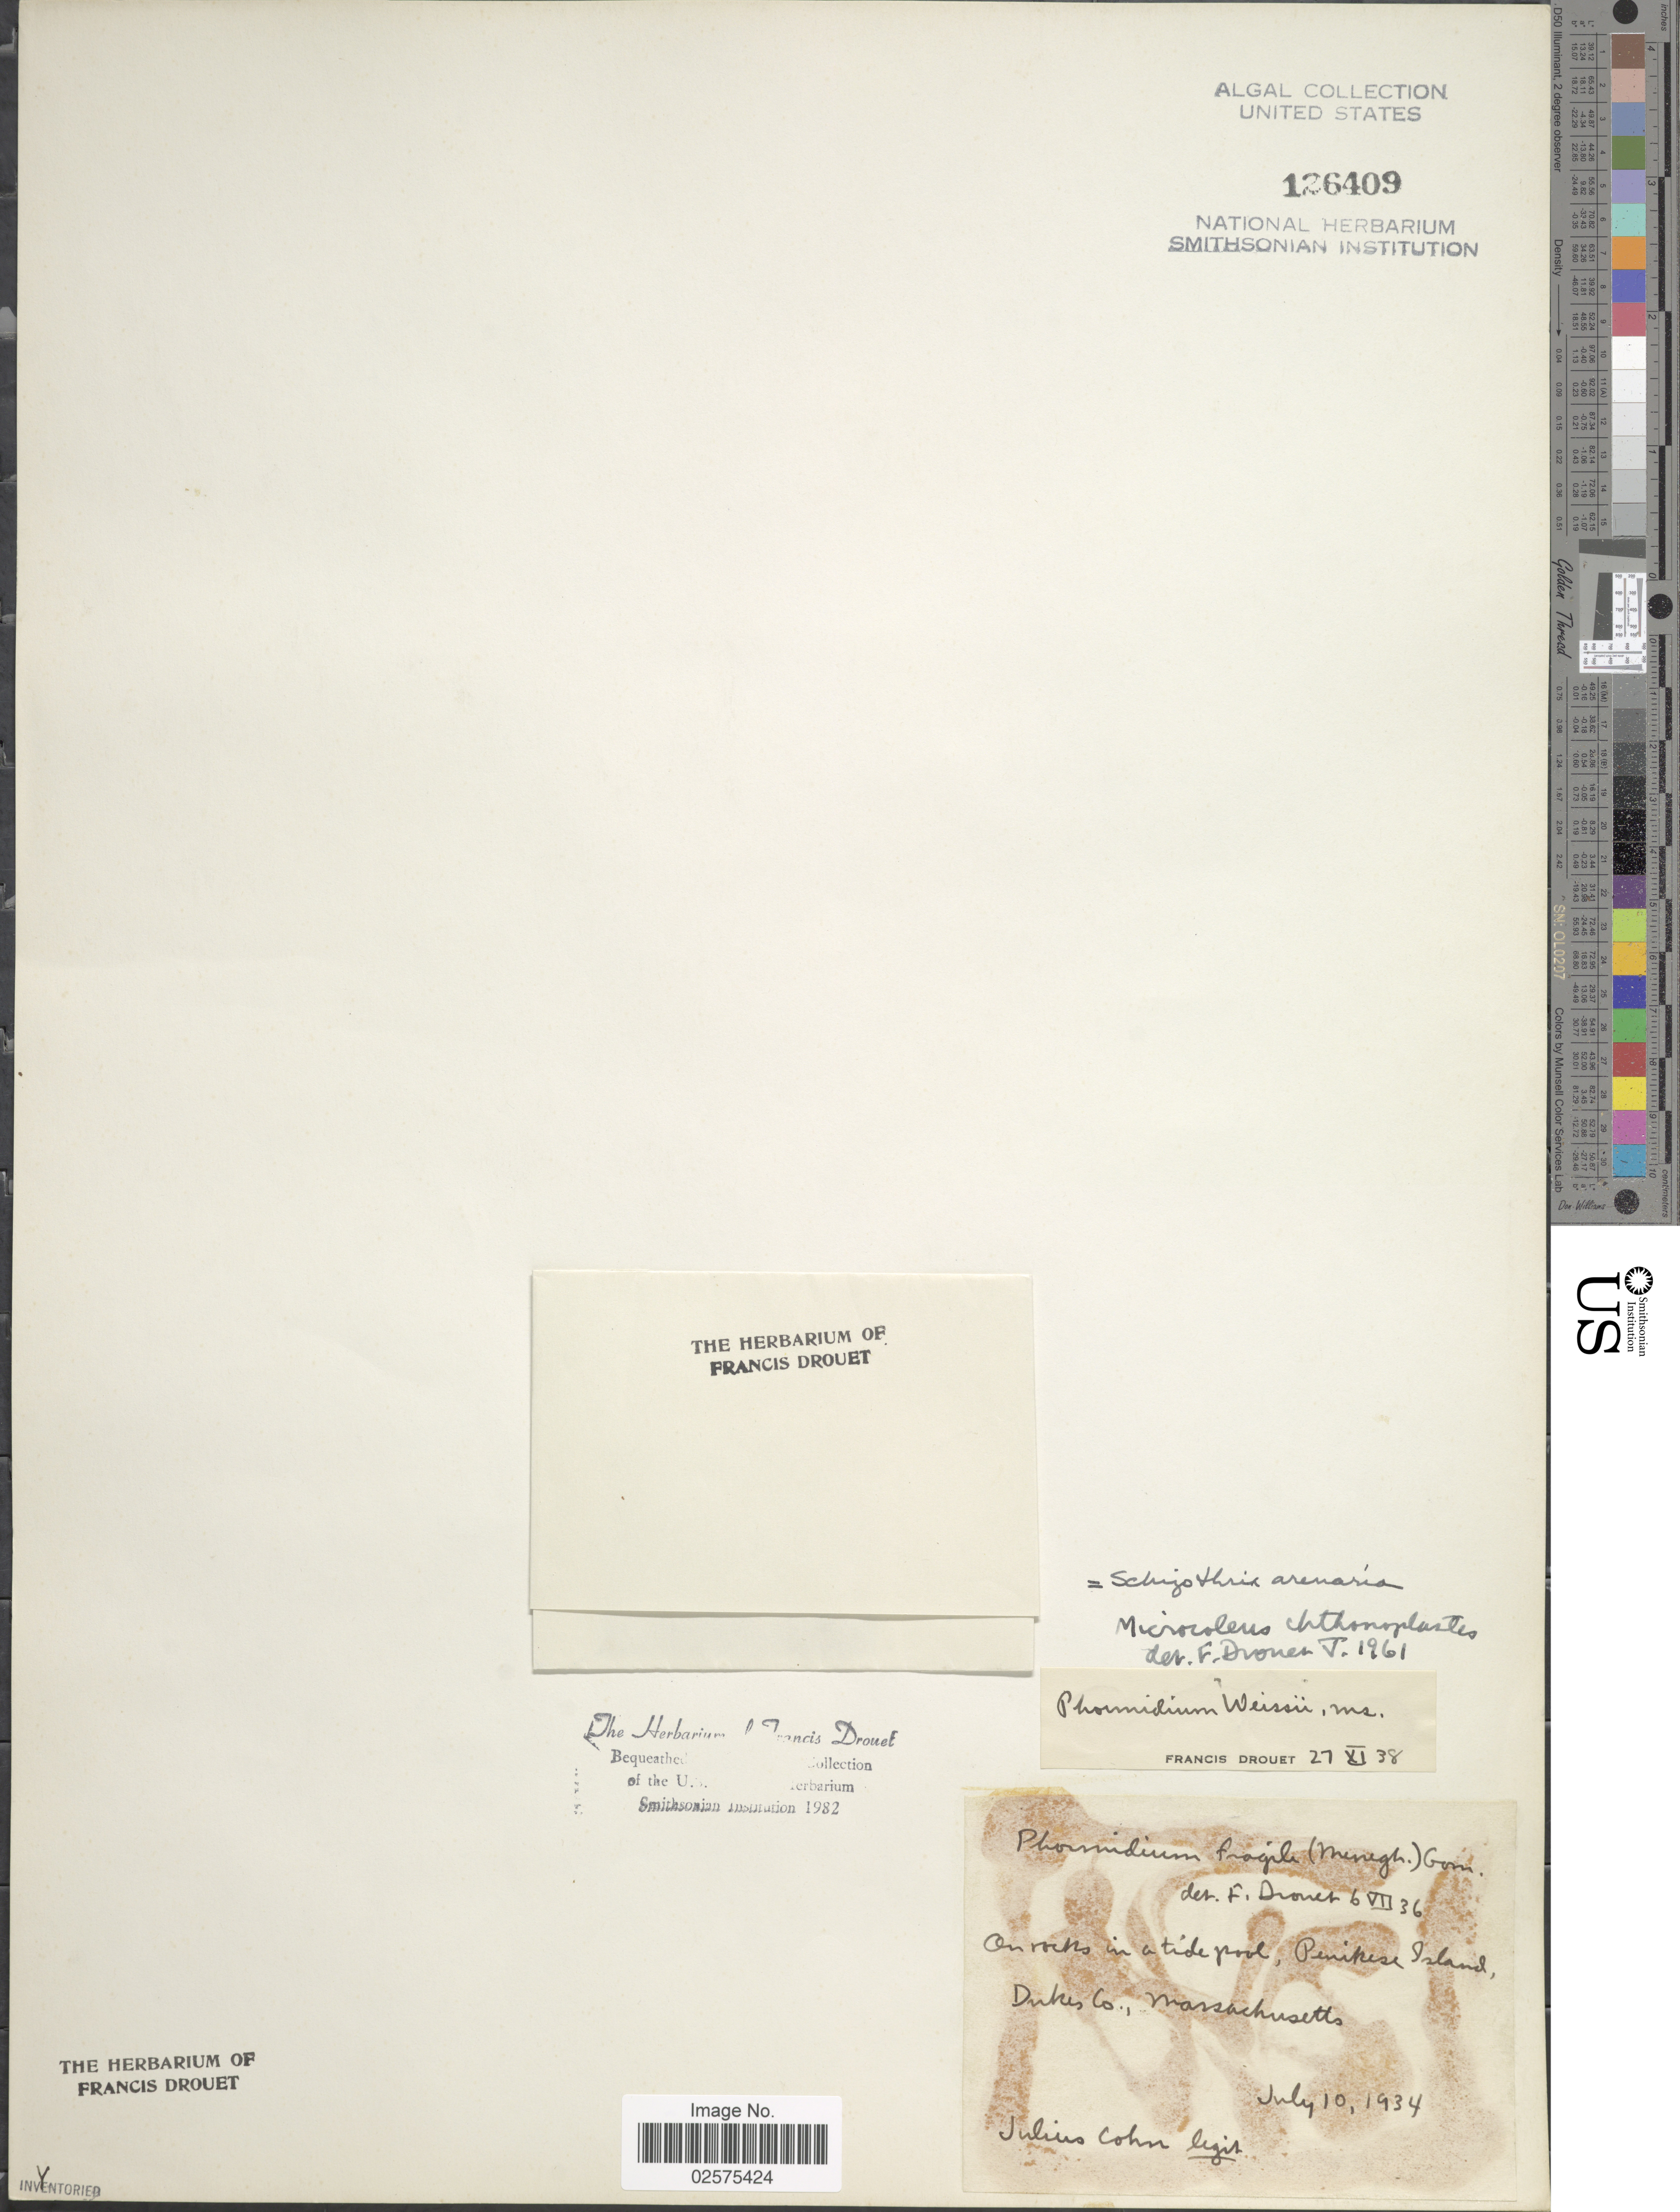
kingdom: Bacteria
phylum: Cyanobacteria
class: Cyanobacteriia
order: Leptolyngbyales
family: Trichocoleusaceae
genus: Schizothrix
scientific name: Schizothrix arenaria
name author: Gomont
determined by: Drouet, F. E.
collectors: J. Cohn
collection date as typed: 10 Jul 1934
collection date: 1934-07-10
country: United States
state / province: Massachusetts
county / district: Dukes County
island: Penikese Island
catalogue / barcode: US 126409